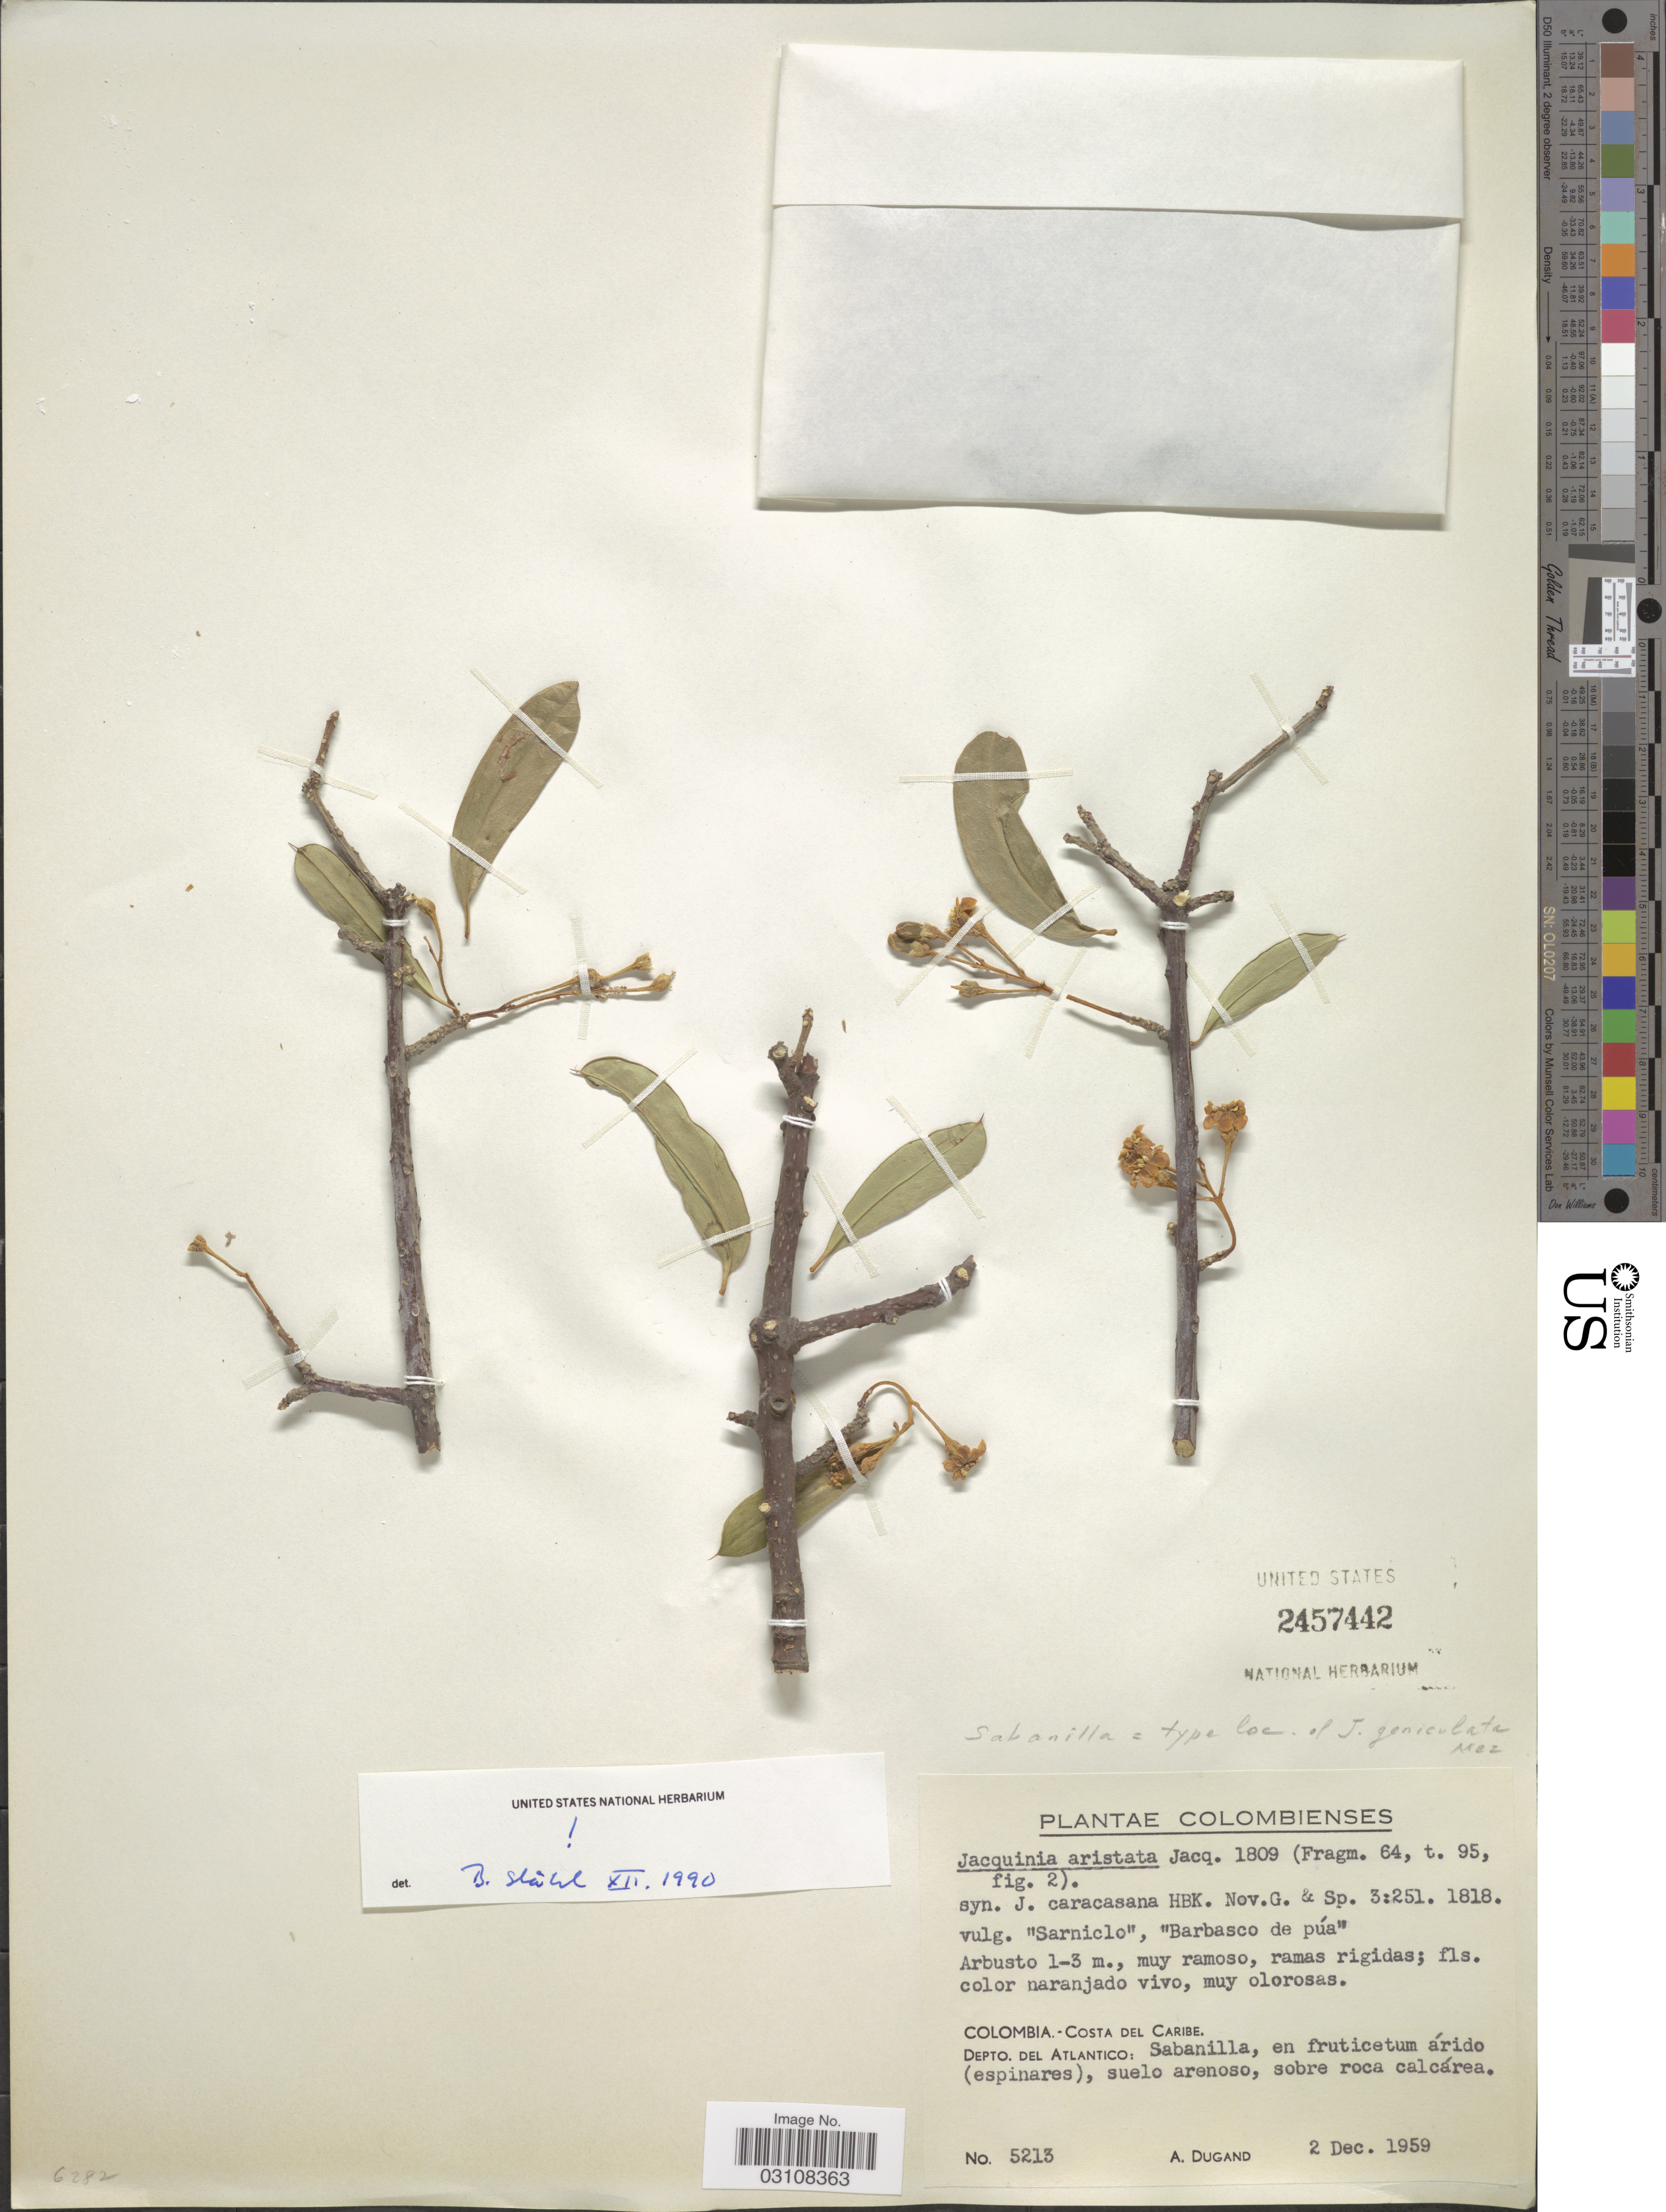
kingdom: Plantae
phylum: Tracheophyta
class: Magnoliopsida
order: Ericales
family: Primulaceae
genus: Bonellia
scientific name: Bonellia frutescens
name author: (Mill.) B. Ståhl & Källersjö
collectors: A. Dugand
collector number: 5213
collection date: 1959-12-02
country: Colombia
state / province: Atlántico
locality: Costa del Caribe. Depto. del Atlantico: Sabanilla.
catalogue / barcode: US 2457442